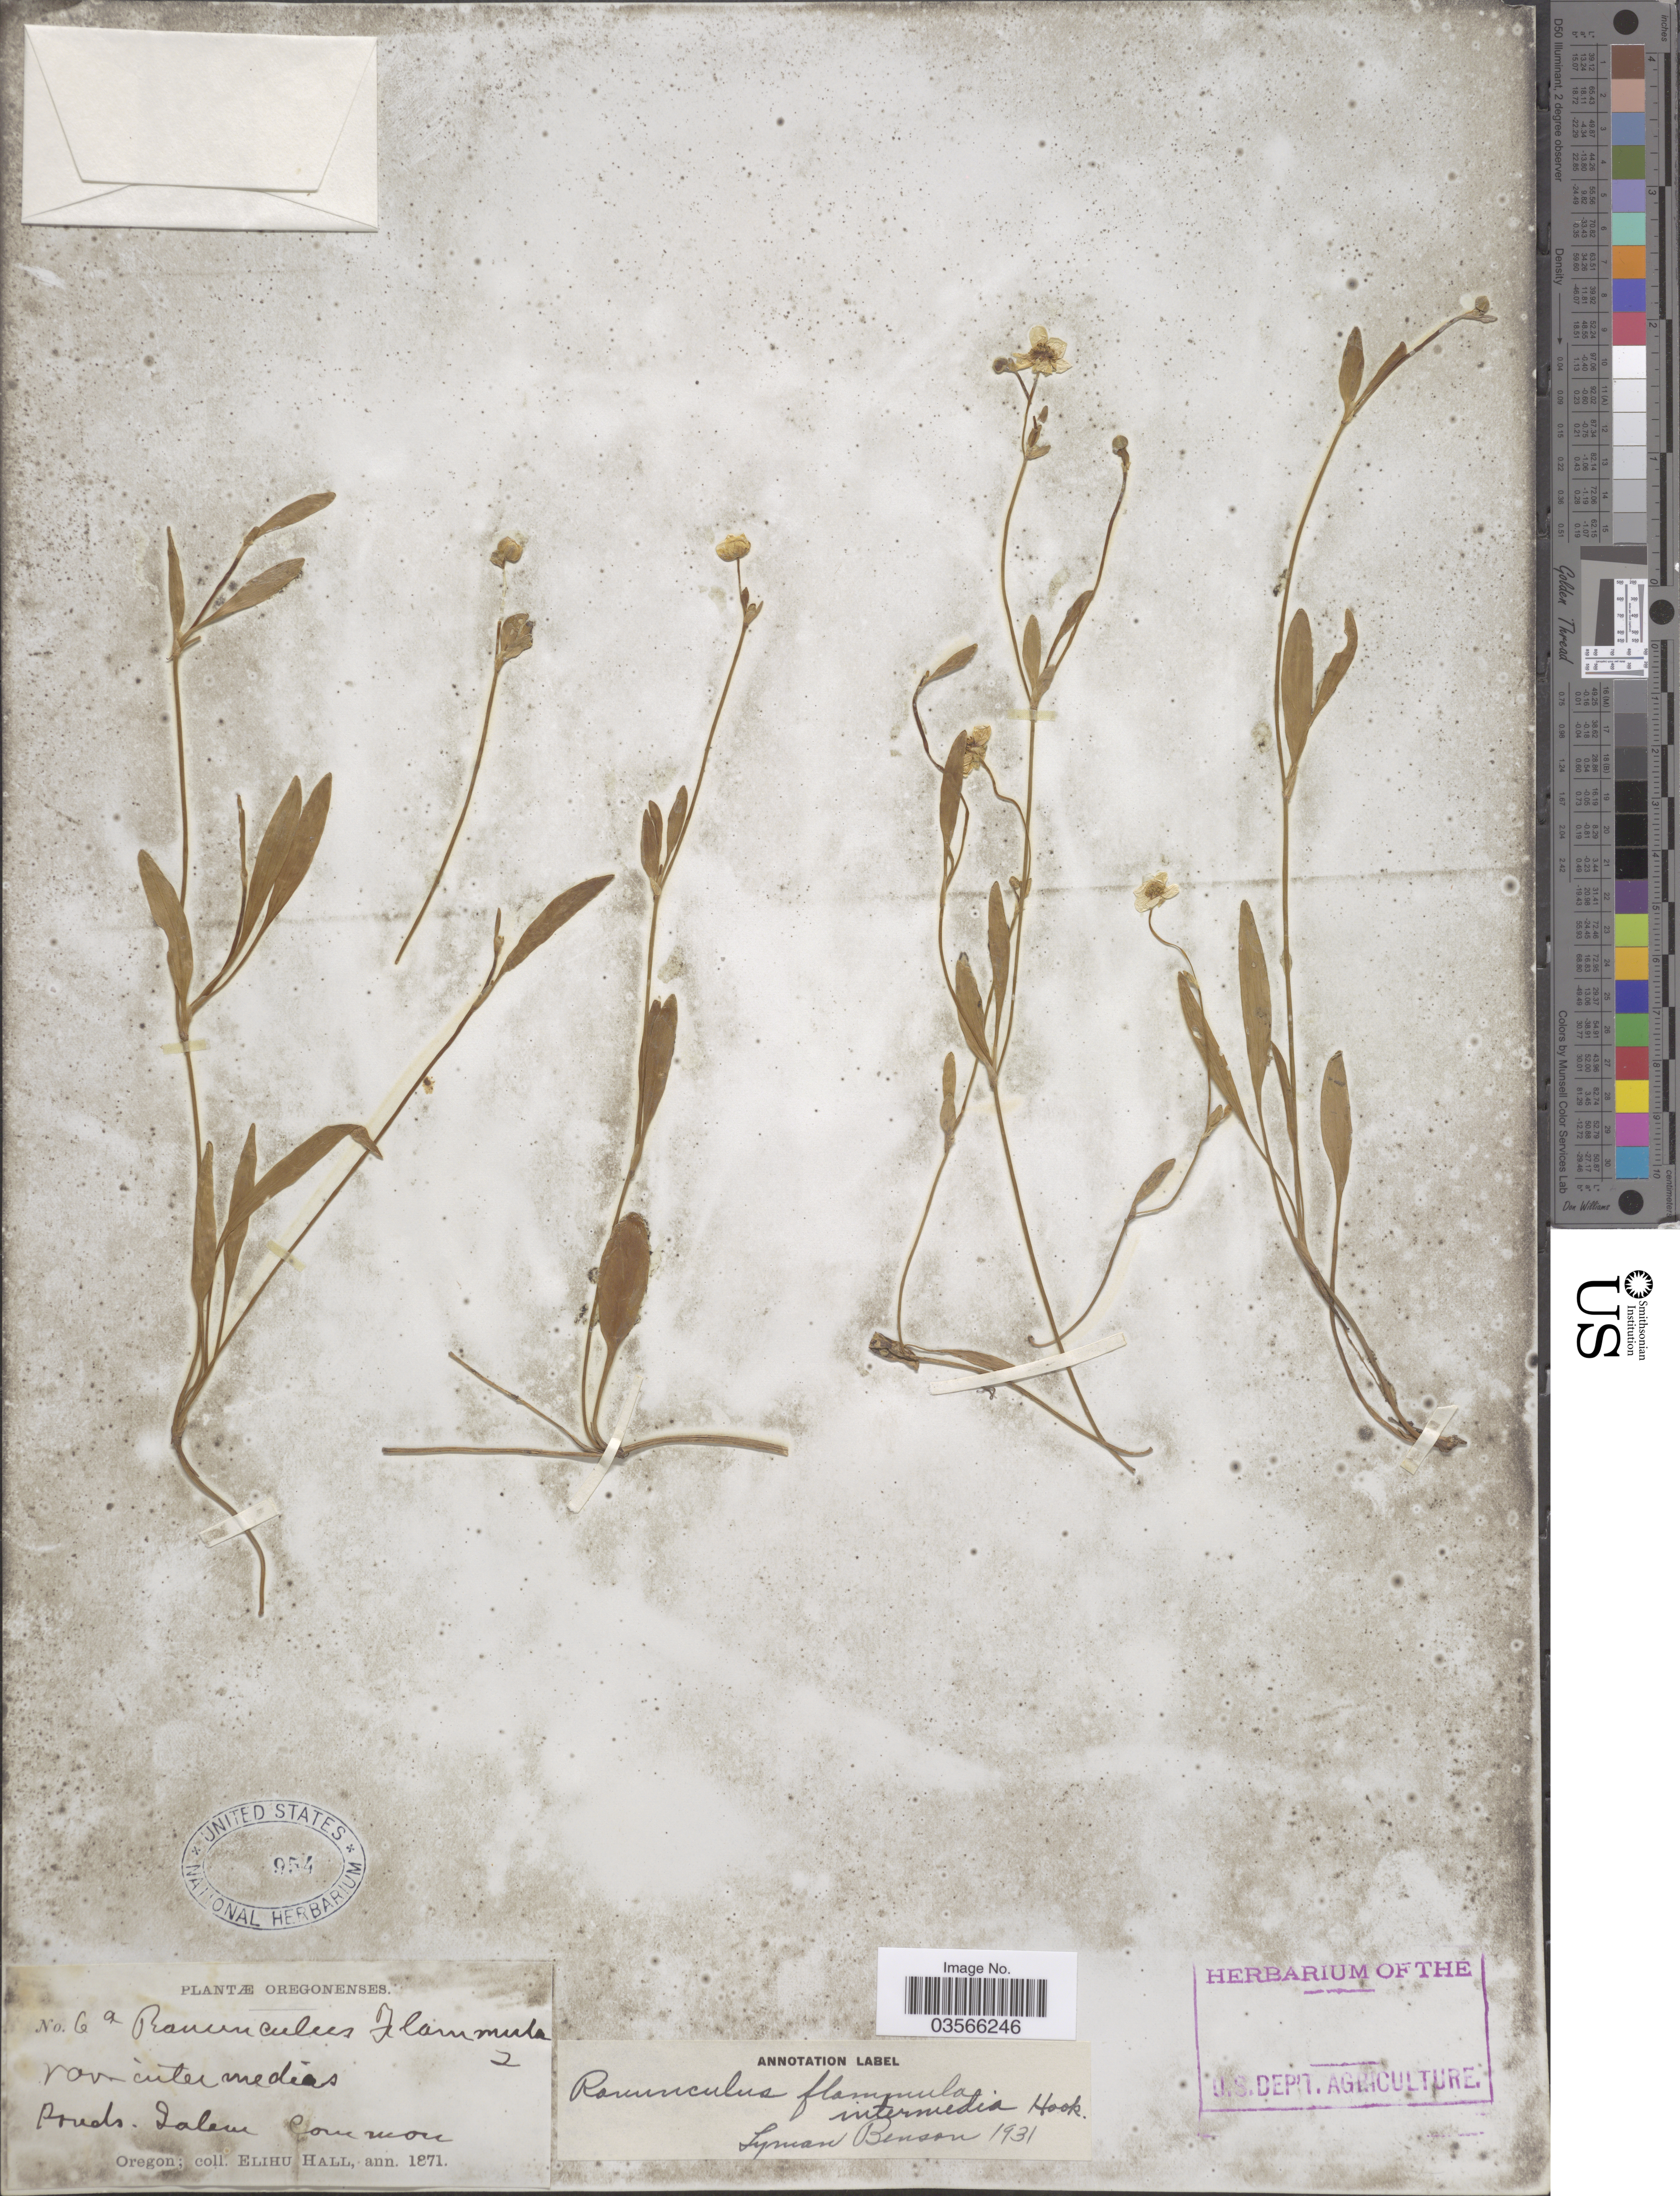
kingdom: Plantae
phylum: Tracheophyta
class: Magnoliopsida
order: Ranunculales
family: Ranunculaceae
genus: Ranunculus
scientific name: Ranunculus flammula var. ovalis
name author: (J.M. Bigelow) L.D. Benson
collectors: E. Hall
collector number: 6a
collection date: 1871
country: United States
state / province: Oregon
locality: Salem.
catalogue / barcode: US 954